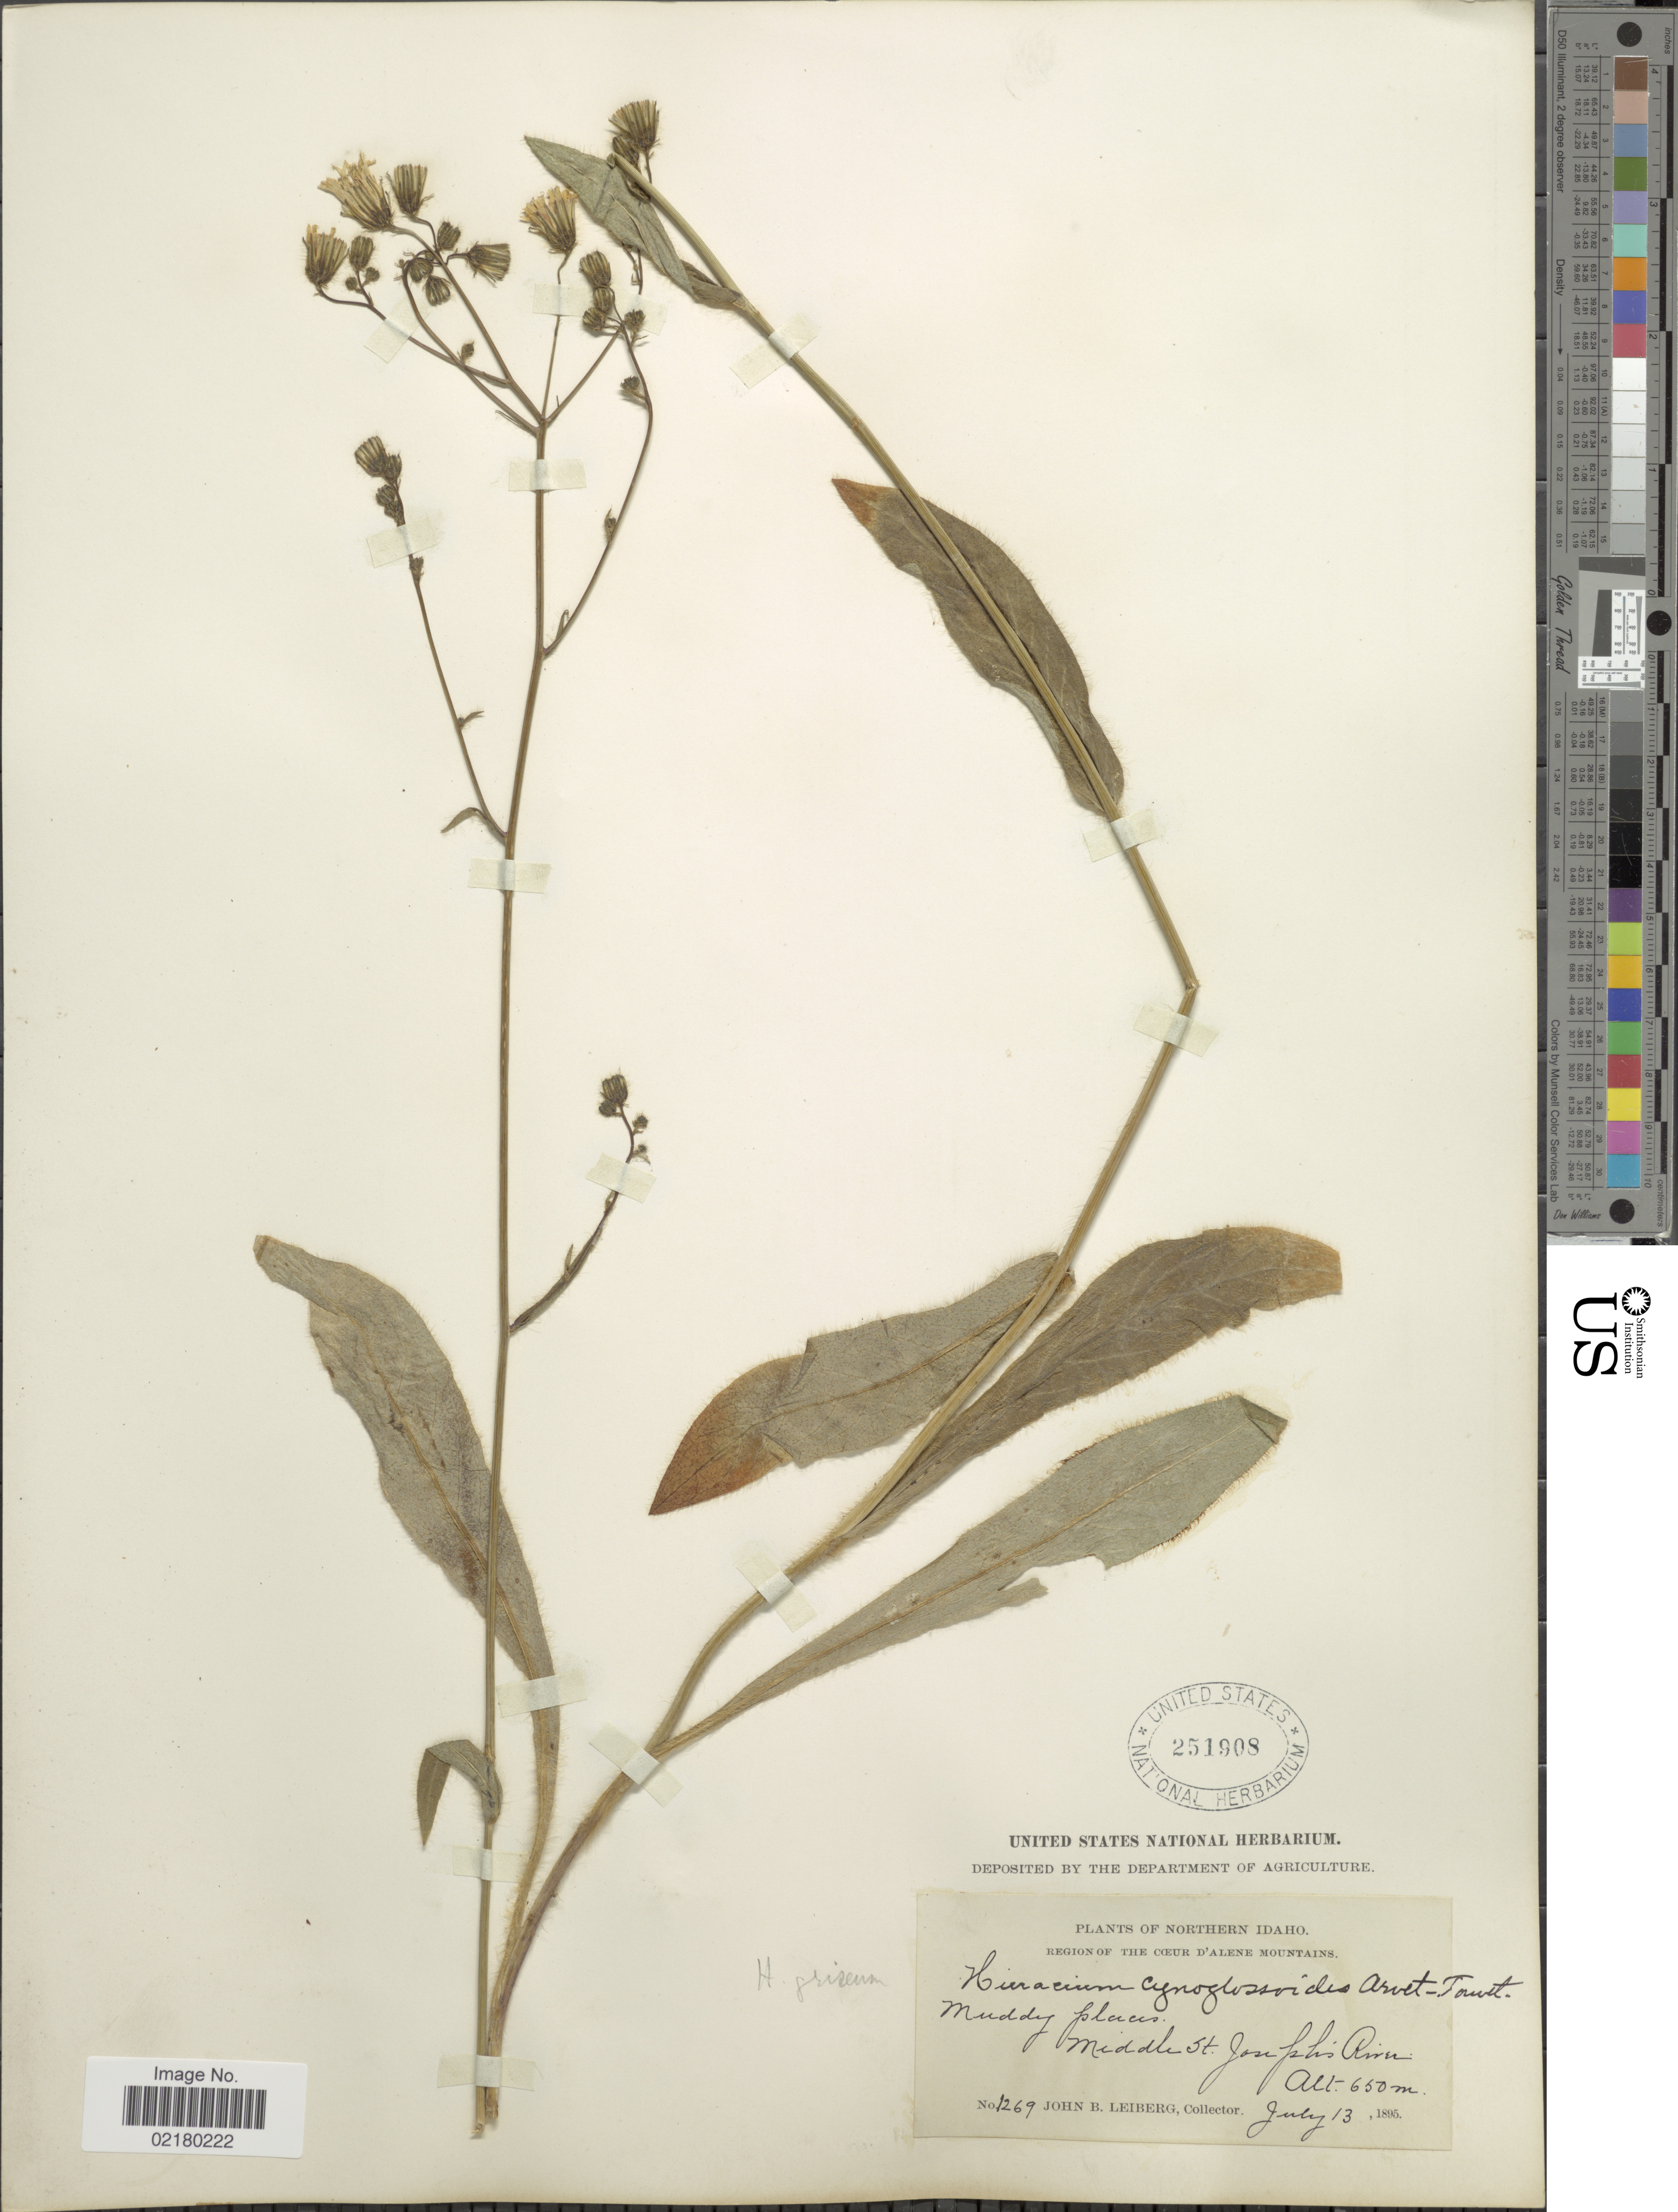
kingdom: Plantae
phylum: Tracheophyta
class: Magnoliopsida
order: Asterales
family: Asteraceae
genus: Hieracium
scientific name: Hieracium griseum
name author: Rydb.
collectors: J. B. Leiberg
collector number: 1269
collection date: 1895-07-13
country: United States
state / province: Idaho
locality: Northern Idaho, region of Coeur d'Alene Mountains, muddy places, Middle St. Joseph's River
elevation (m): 650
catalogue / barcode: US 251908